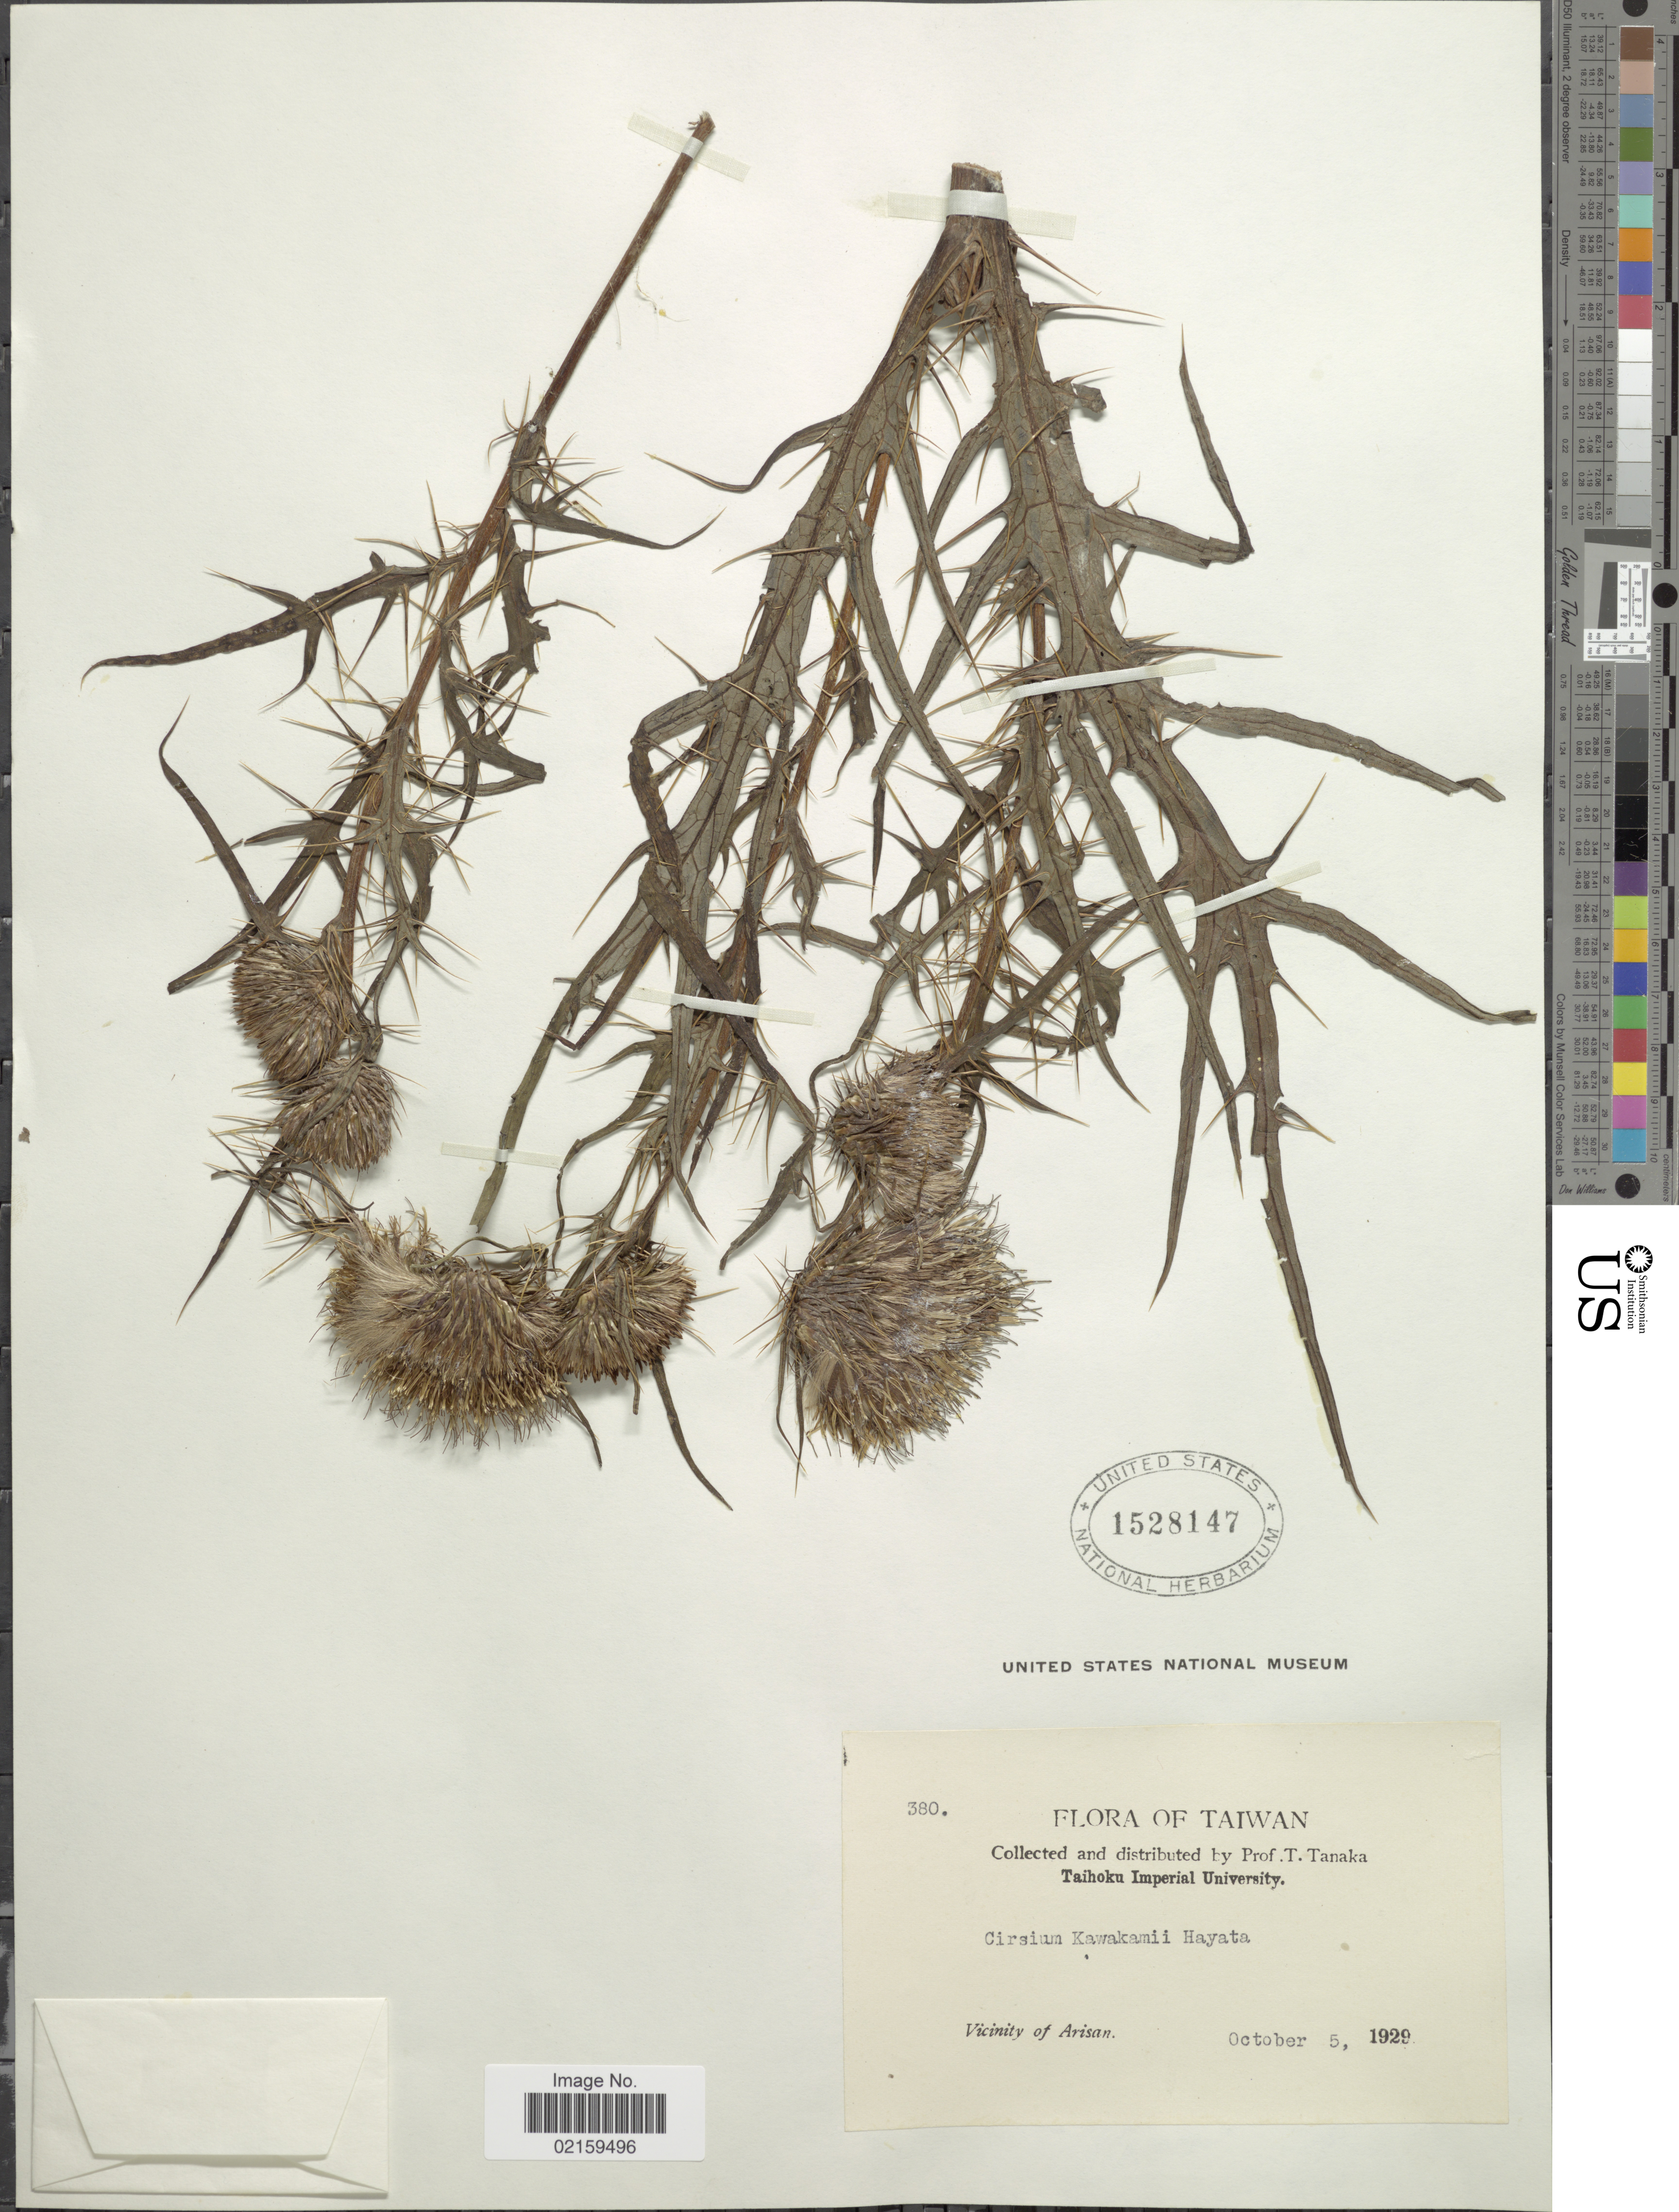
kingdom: Plantae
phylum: Tracheophyta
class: Magnoliopsida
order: Asterales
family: Asteraceae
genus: Cirsium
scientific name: Cirsium kawakamii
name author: Hayata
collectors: T. Tanaka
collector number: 380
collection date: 1929-10-05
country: Taiwan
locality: Vicinity of Arisan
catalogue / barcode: US 1528147